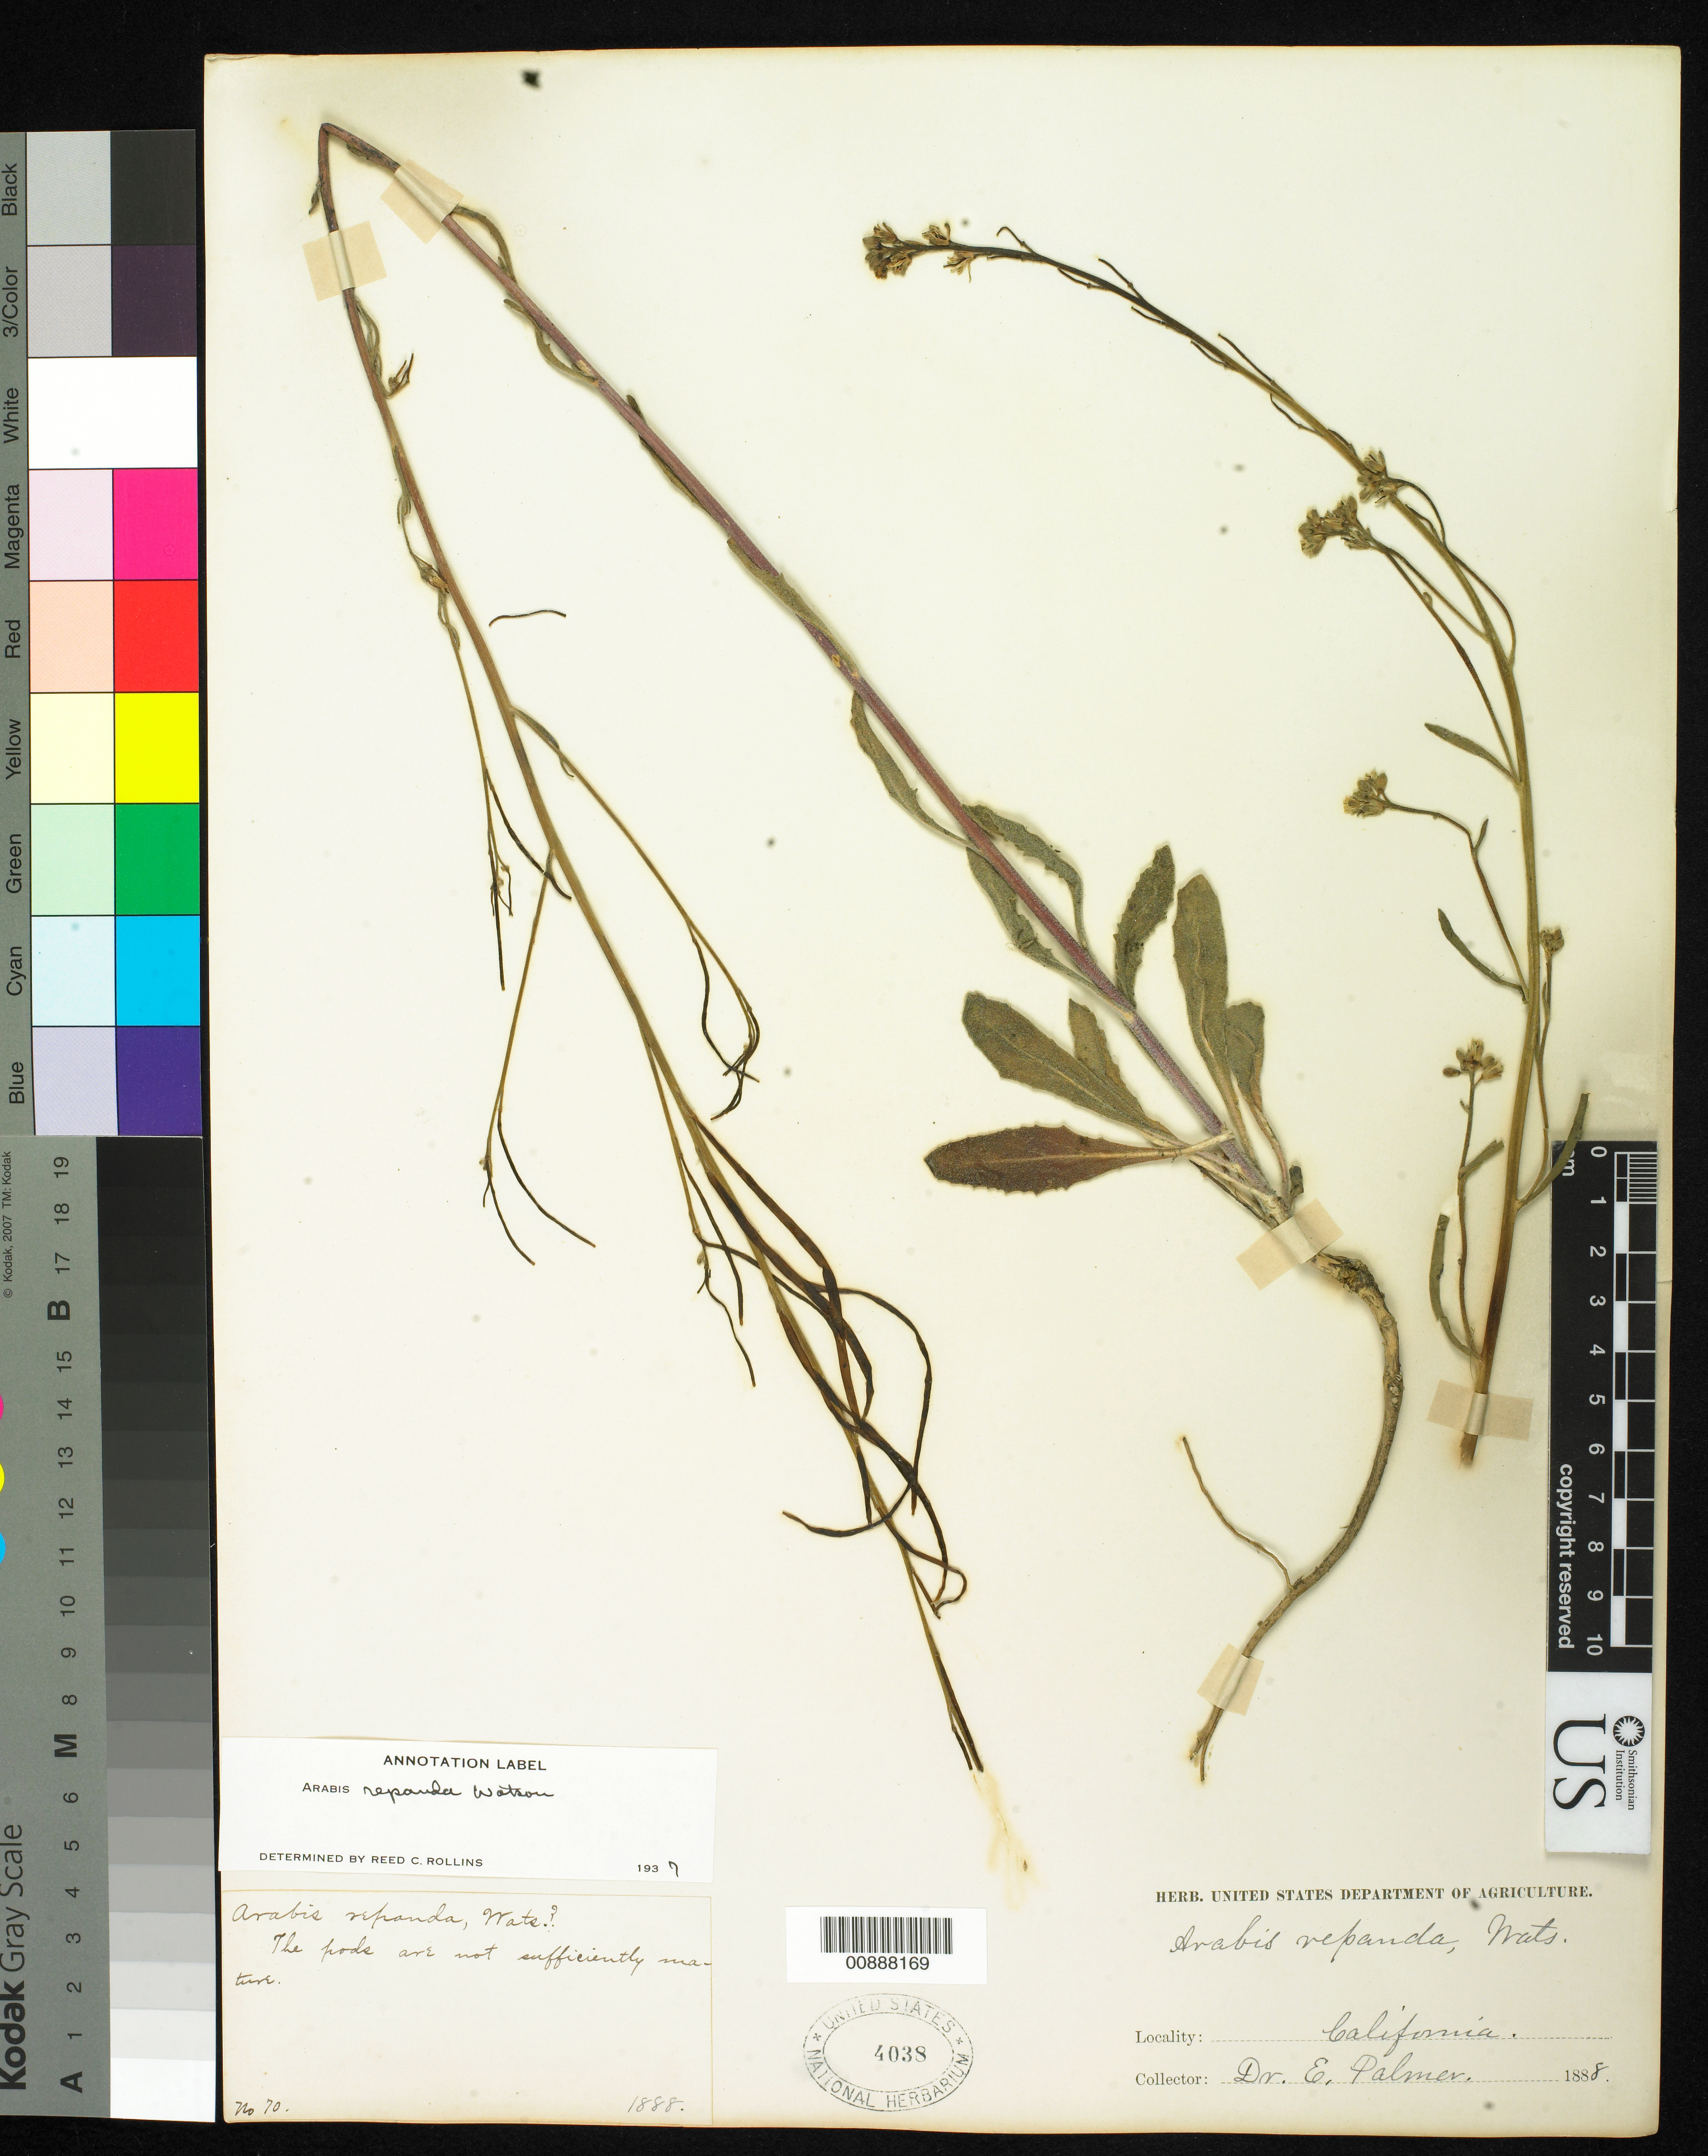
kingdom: Plantae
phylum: Tracheophyta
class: Magnoliopsida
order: Brassicales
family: Brassicaceae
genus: Arabis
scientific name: Arabis repanda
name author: S. Watson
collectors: E. Palmer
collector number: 70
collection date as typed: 1888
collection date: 1888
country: United States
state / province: California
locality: California.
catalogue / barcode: US 4038